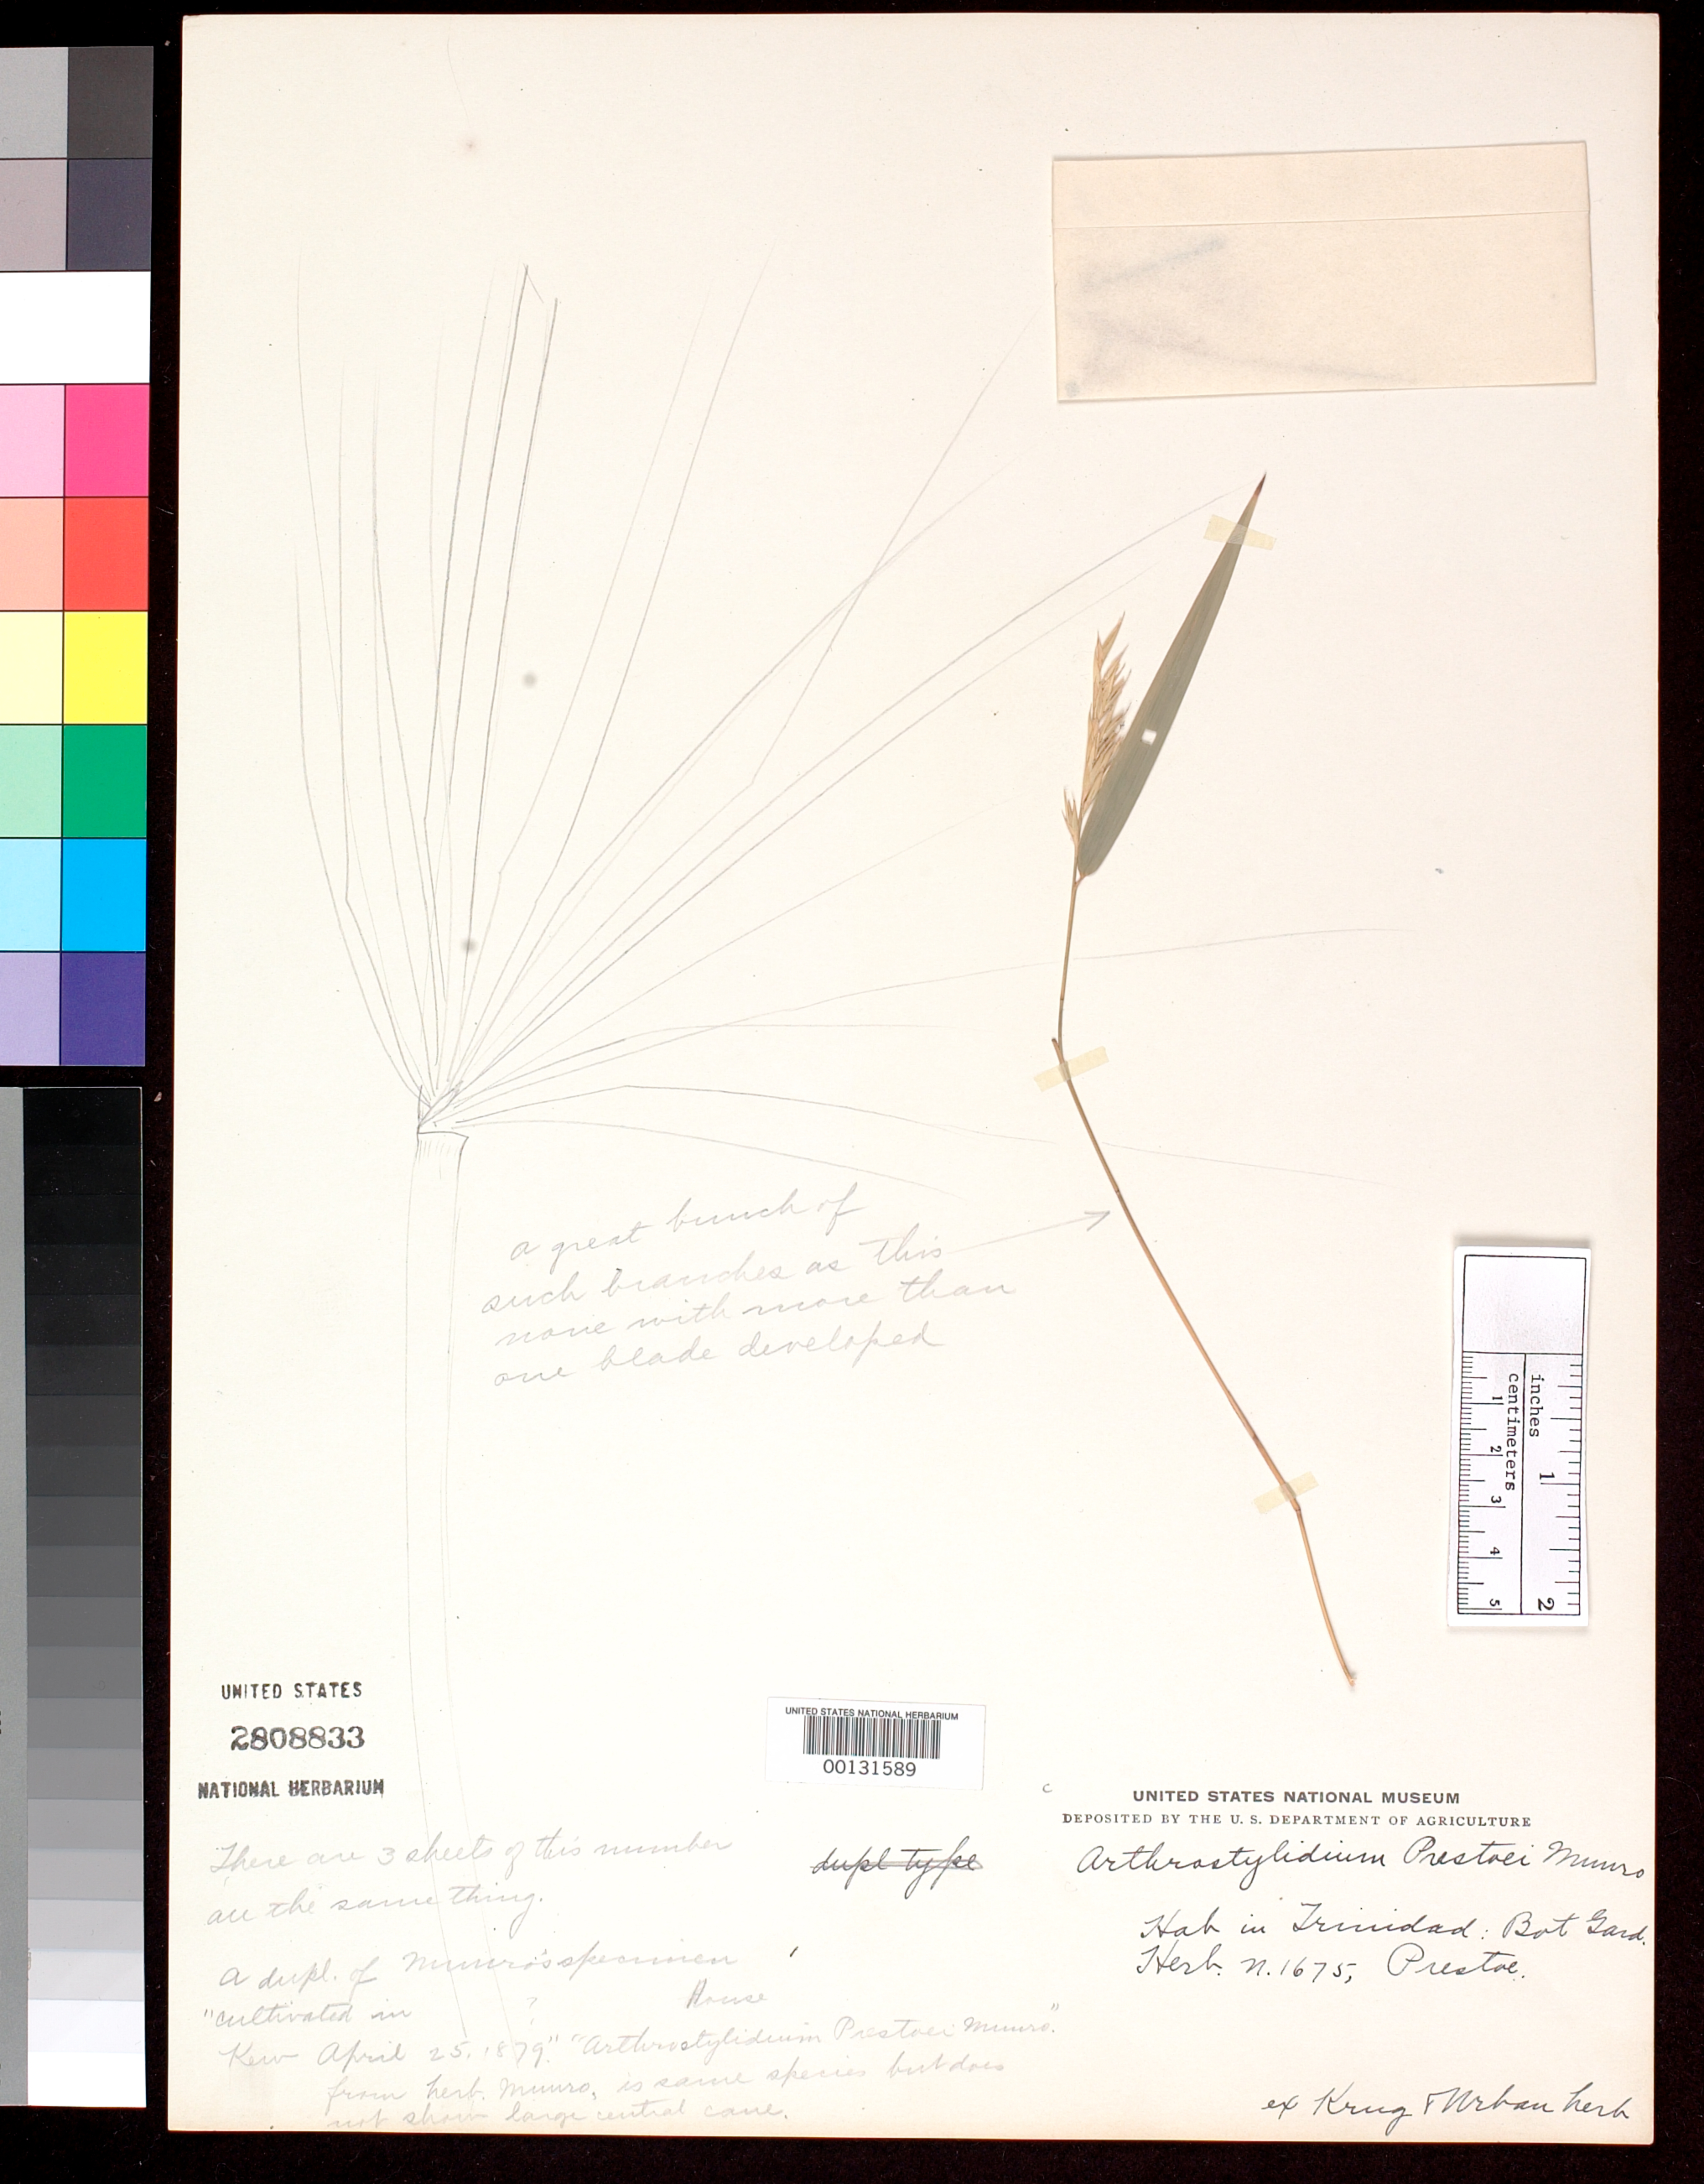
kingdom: Plantae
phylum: Tracheophyta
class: Liliopsida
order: Poales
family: Poaceae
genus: Arthrostylidium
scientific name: Arthrostylidium prestoei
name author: Munro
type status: Isotype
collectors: H. Presto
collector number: Herb. 1675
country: Trinidad and Tobago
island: Trinidad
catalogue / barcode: US 2808833